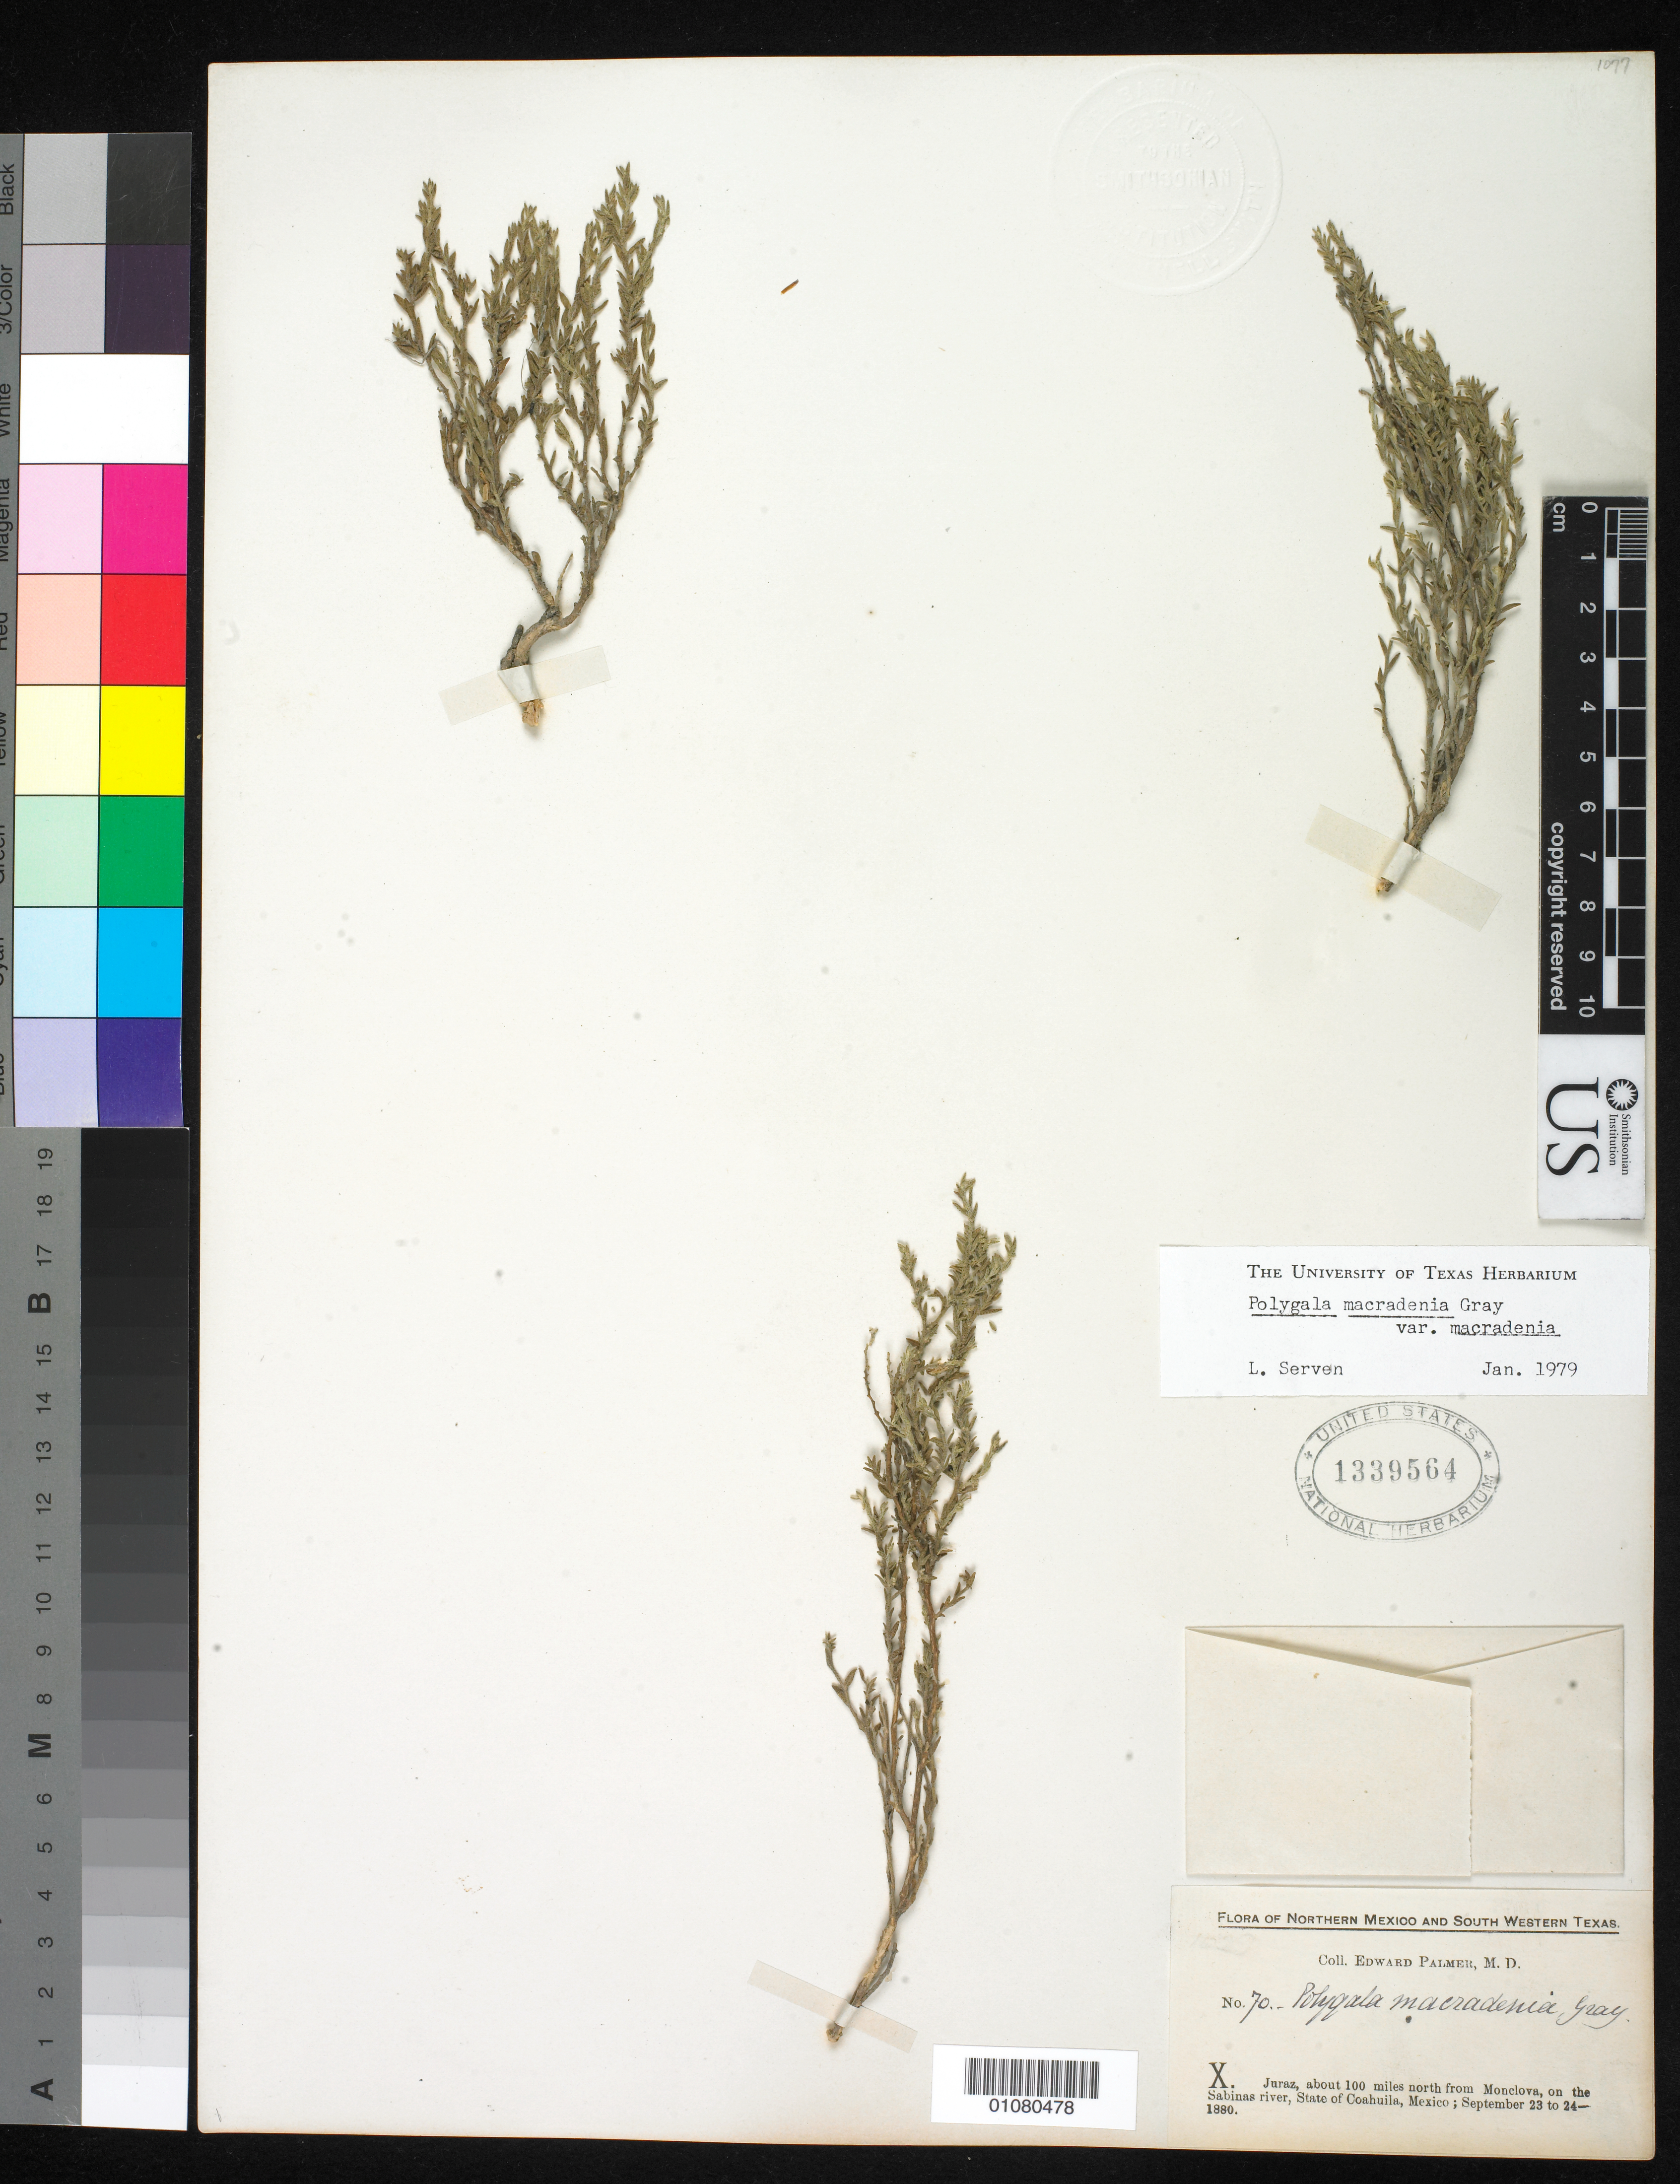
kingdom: Plantae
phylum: Tracheophyta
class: Magnoliopsida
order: Fabales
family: Polygalaceae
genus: Hebecarpa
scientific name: Hebecarpa macradenia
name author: (A. Gray) J.R. Abbott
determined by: Strong, Mark T., (BOT), Smithsonian Institution - National Museum of Natural History (UNITED STATES)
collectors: E. Palmer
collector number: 70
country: Mexico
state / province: Coahuila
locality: Juaz, about 100 miles N of Monclova, on the Sabinas River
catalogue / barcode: US 1339564